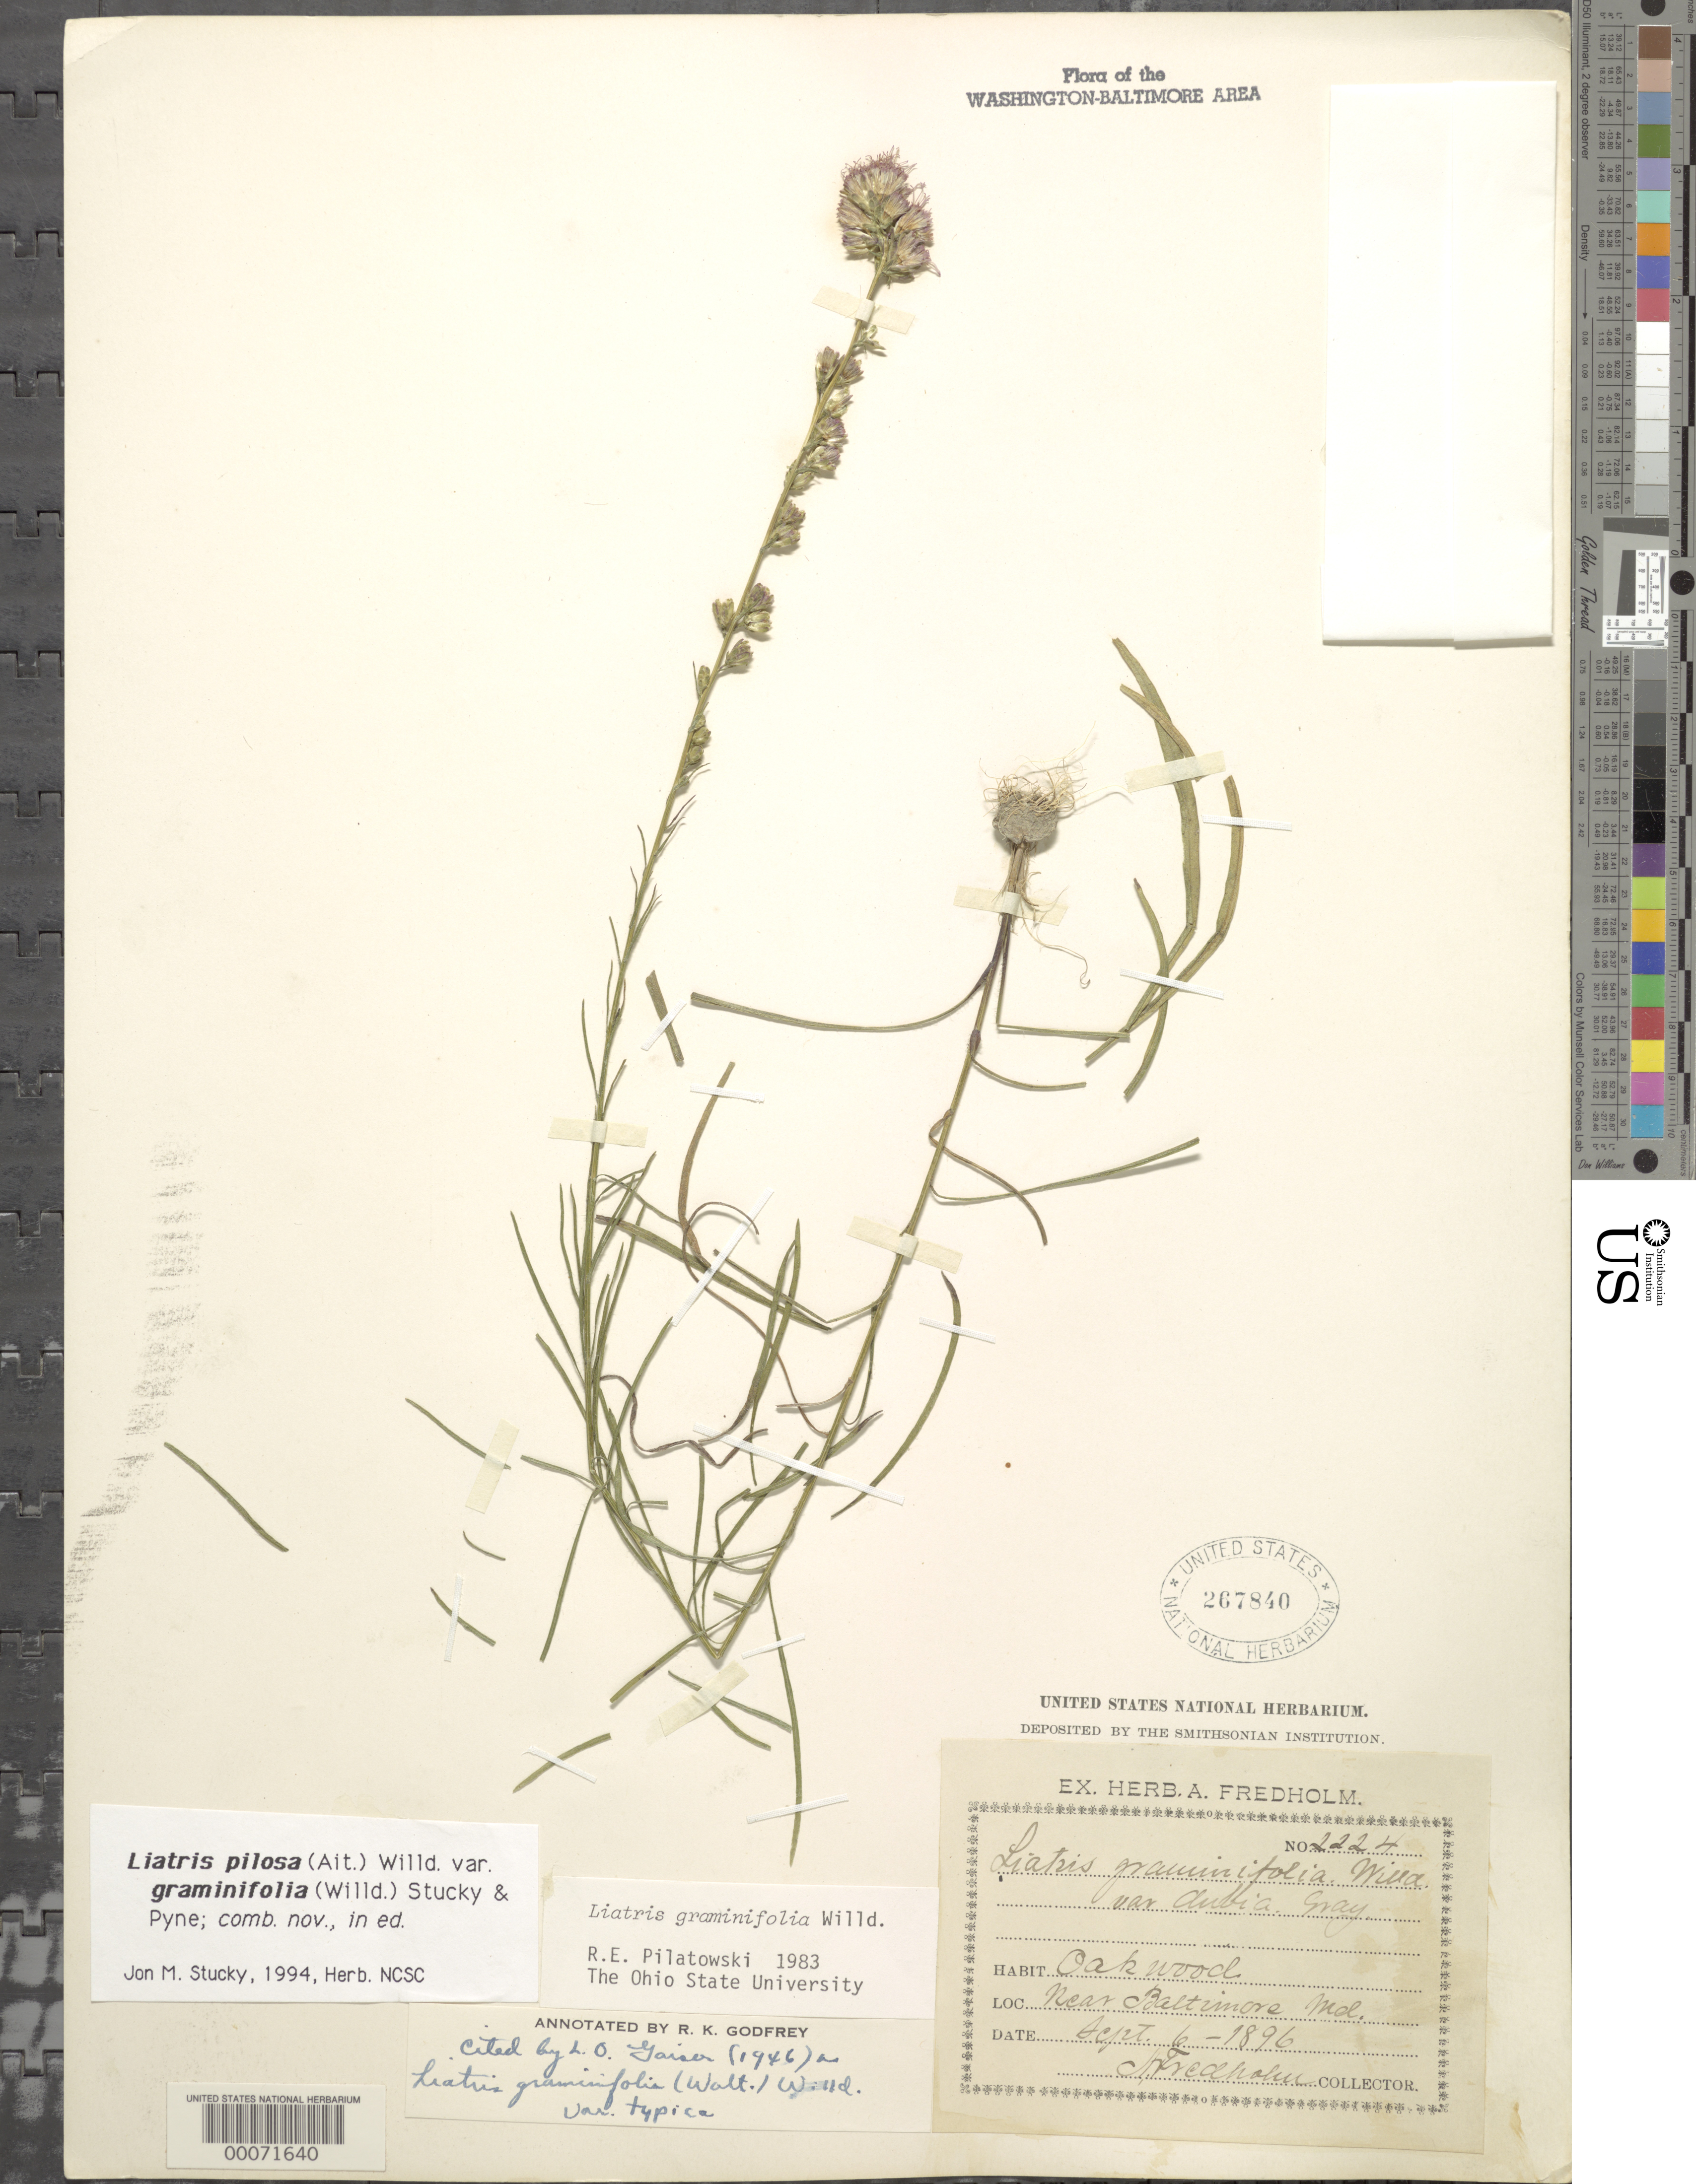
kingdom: Plantae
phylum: Tracheophyta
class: Magnoliopsida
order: Asterales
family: Asteraceae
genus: Liatris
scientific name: Liatris pilosa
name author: (Aiton) Willd.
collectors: A. J. Fredholm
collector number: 2224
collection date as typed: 06 Sep 1896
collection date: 1896-09-06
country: United States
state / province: Maryland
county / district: Baltimore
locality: Near Baltimore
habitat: Oak wood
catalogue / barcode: US 267840